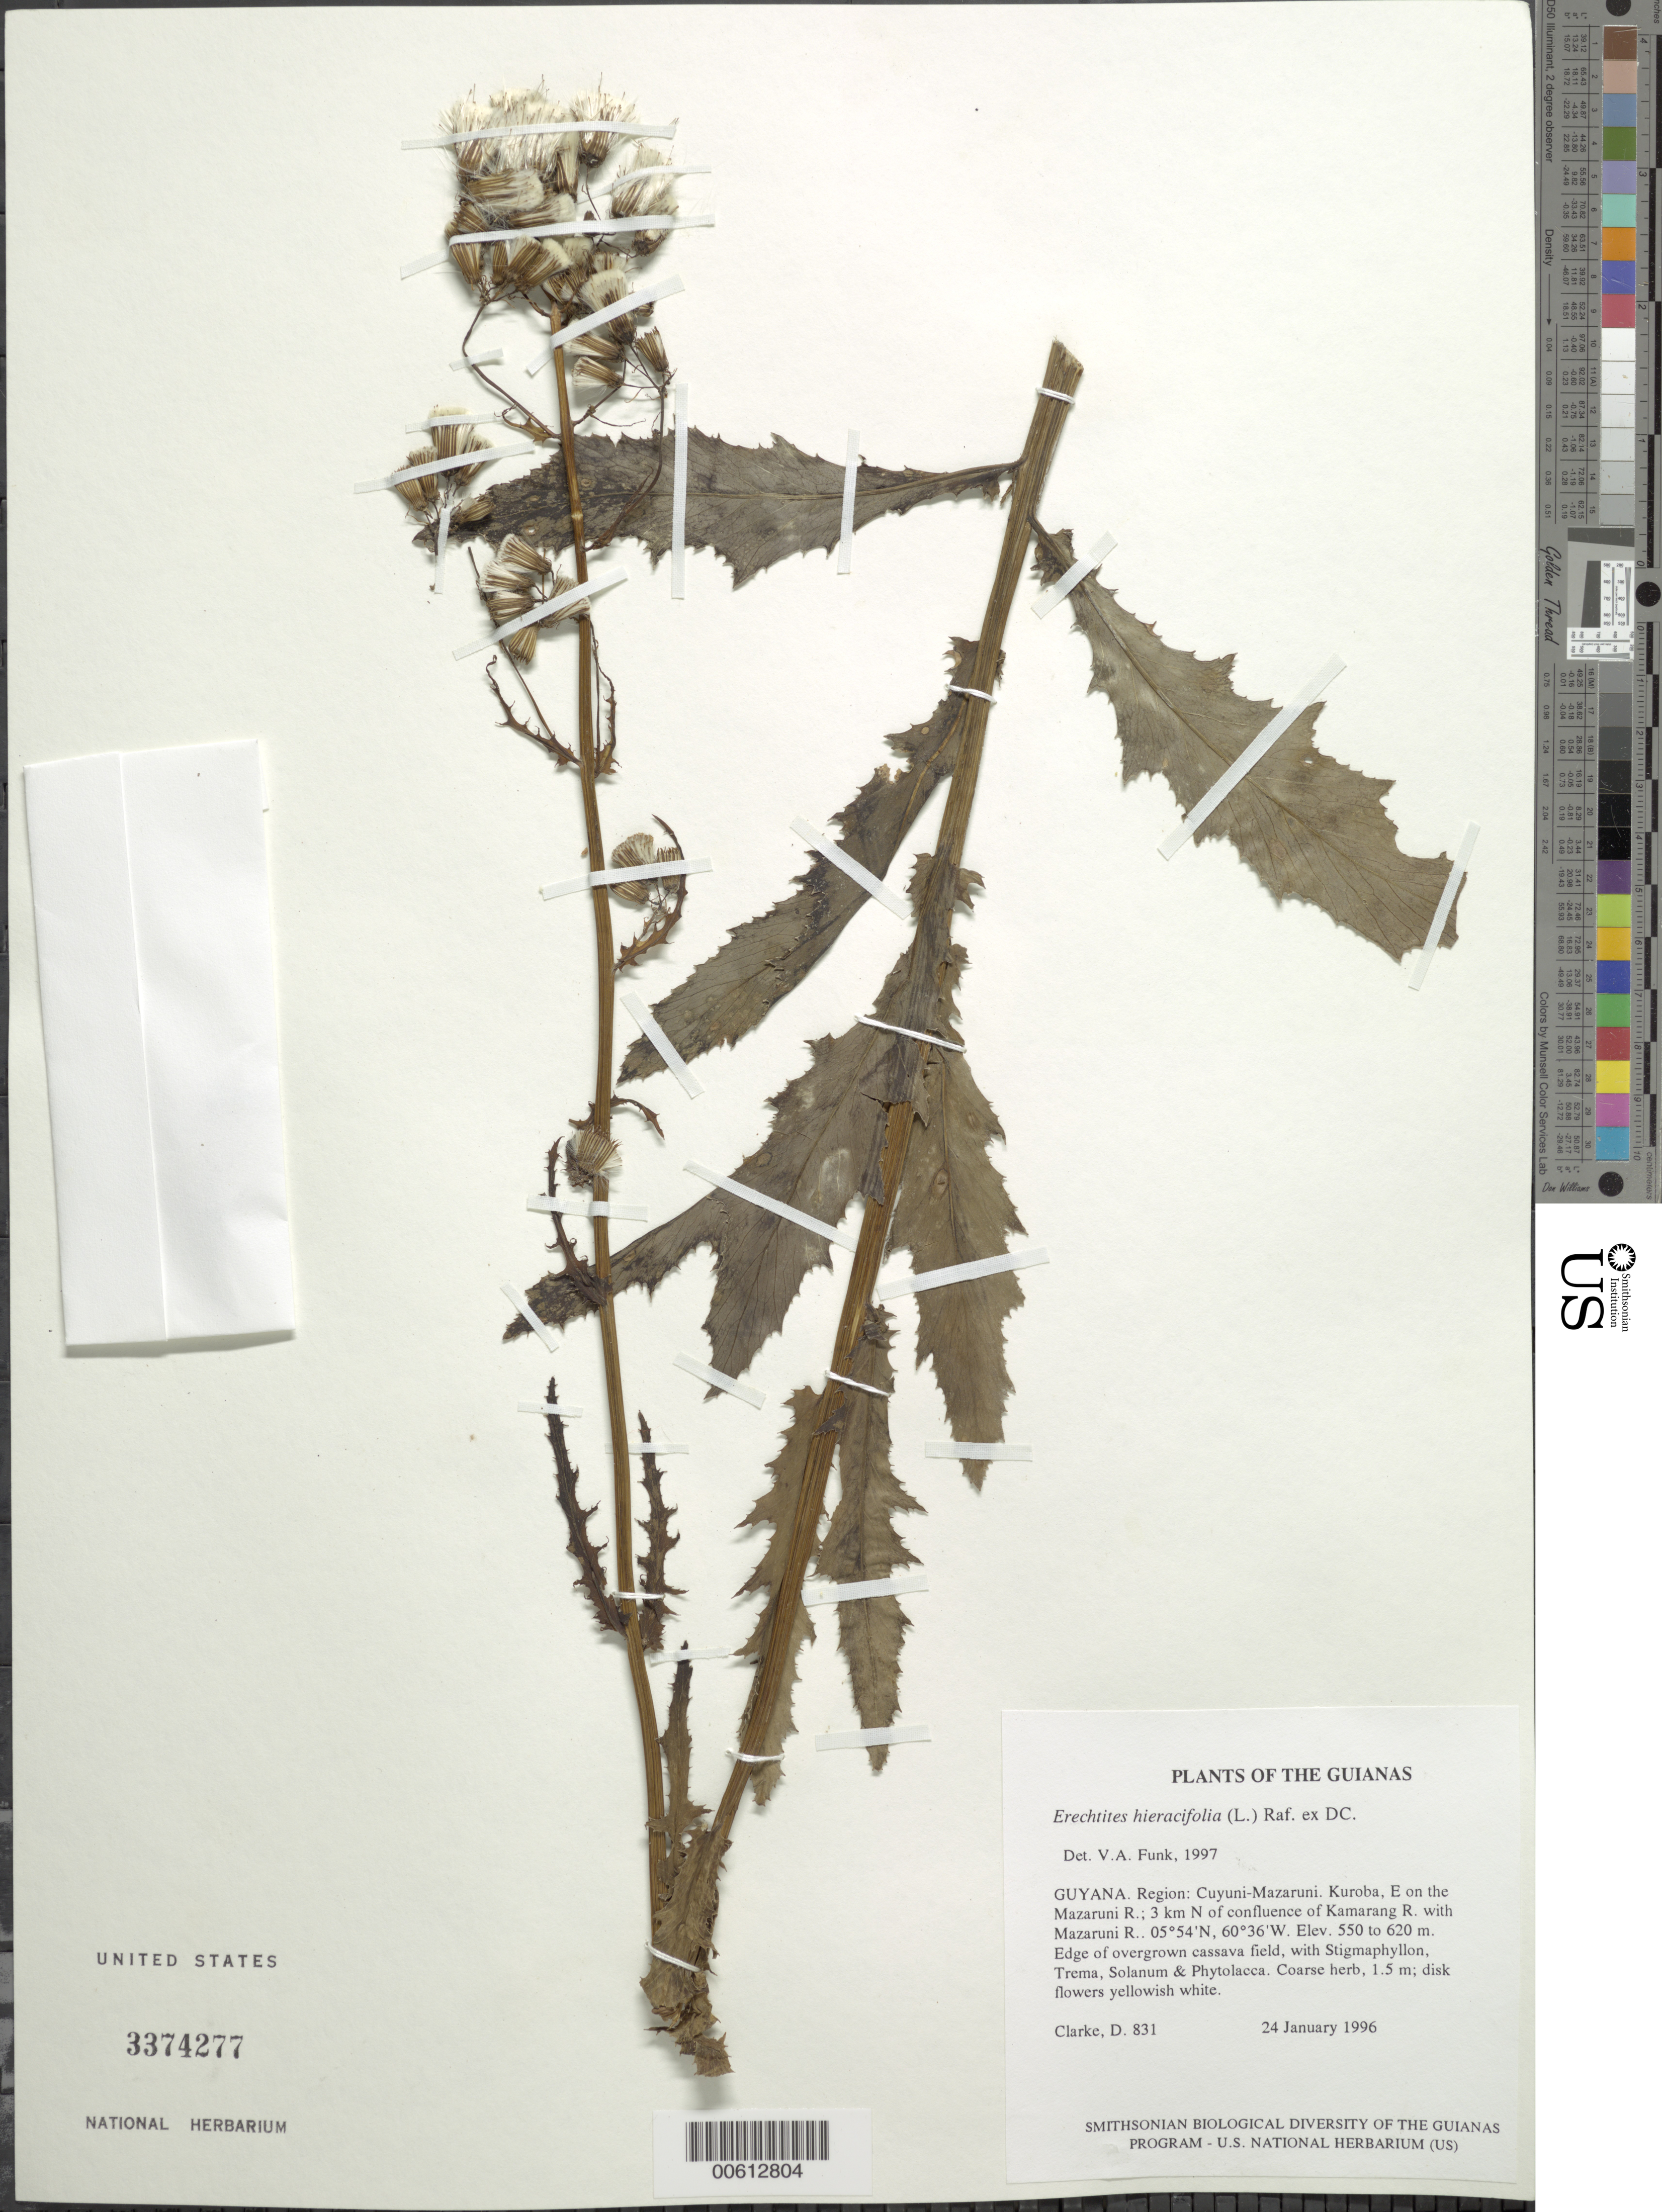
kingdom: Plantae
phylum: Tracheophyta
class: Magnoliopsida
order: Asterales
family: Asteraceae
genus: Erechtites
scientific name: Erechtites hieraciifolius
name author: (L.) Raf. ex DC.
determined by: Funk, Vicki A., (BOT), Smithsonian Institution - National Museum of Natural History (UNITED STATES)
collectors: H. D. Clarke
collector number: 831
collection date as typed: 24 January 1996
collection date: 1996-01-24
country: Guyana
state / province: Cuyuni-Mazaruni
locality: Kuroba, E on the Mazaruni R.; 3 km N of confluence of Kamarang R. with Mazaruni R.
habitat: Edge of overgrown cassava field, with Stigmaphyllon, Trema, Solanum & Phytolacca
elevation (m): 550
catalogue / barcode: US 3374277